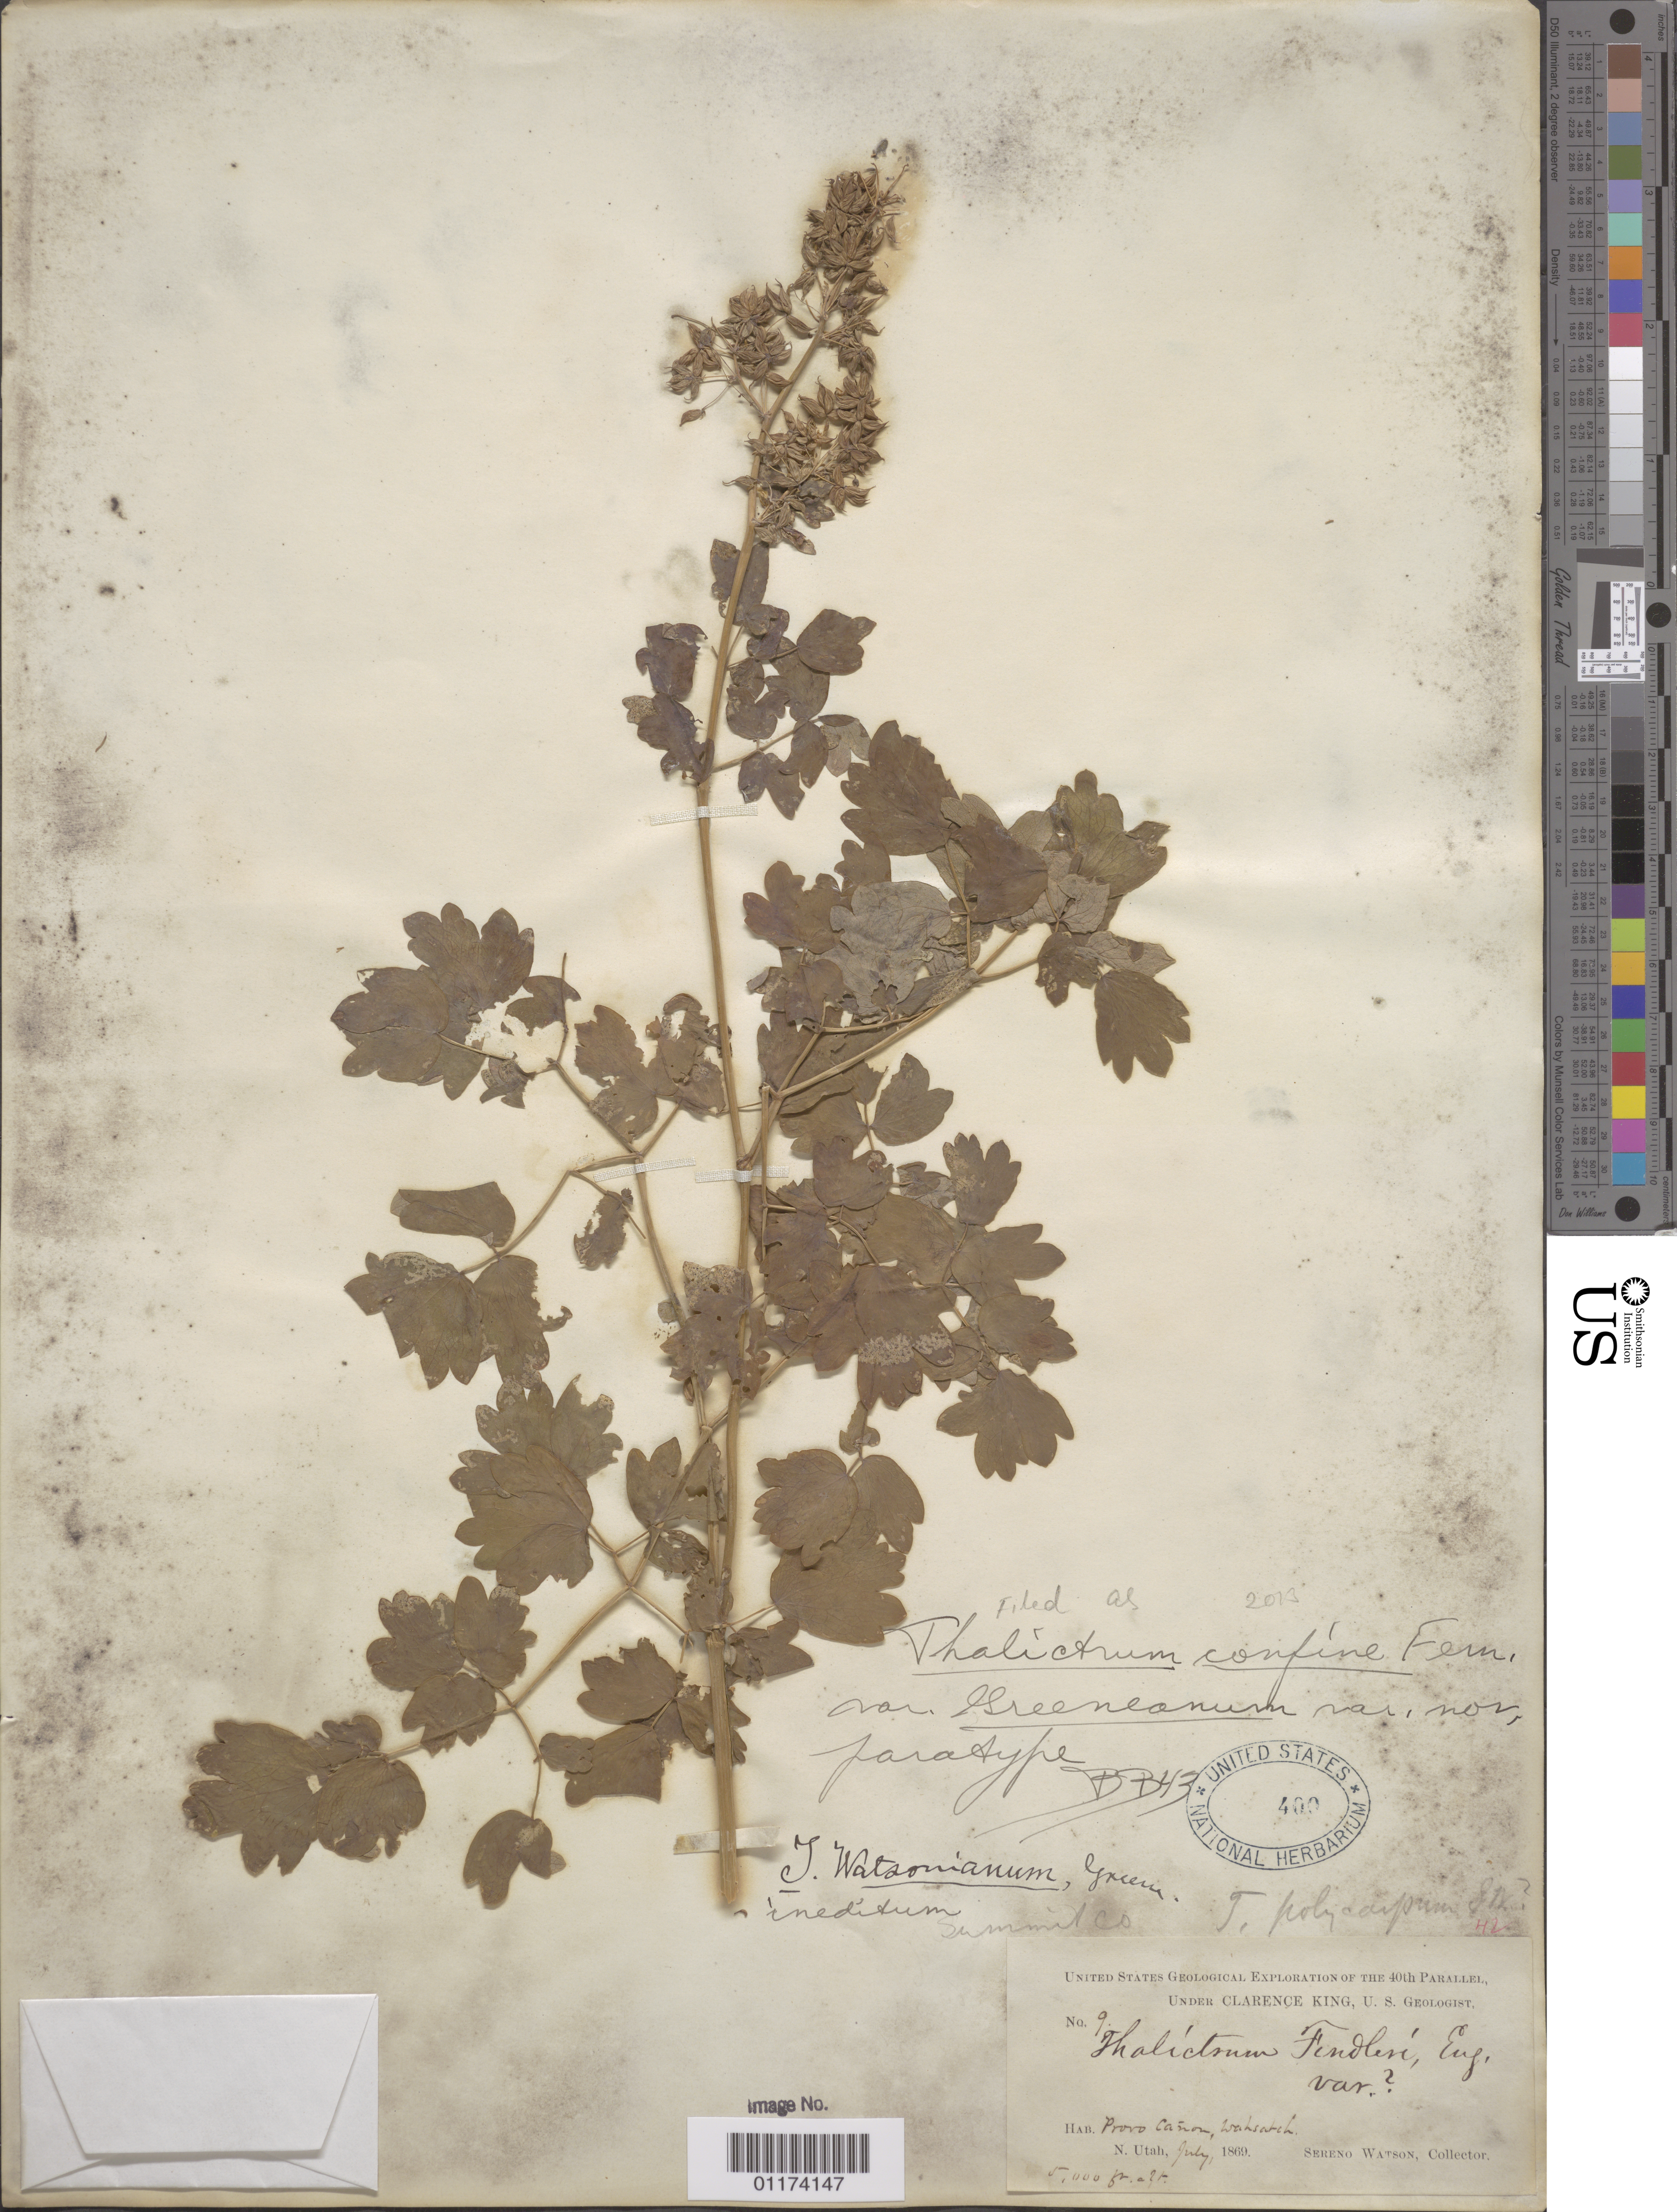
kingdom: Plantae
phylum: Tracheophyta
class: Magnoliopsida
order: Ranunculales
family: Ranunculaceae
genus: Thalictrum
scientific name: Thalictrum confine var. greeneanum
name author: B. Boivin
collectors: S. Watson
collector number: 9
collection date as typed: Jul 1869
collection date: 1869-07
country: United States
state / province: Utah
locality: Wasatch Mountains; Provo Canyon.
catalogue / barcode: US 400